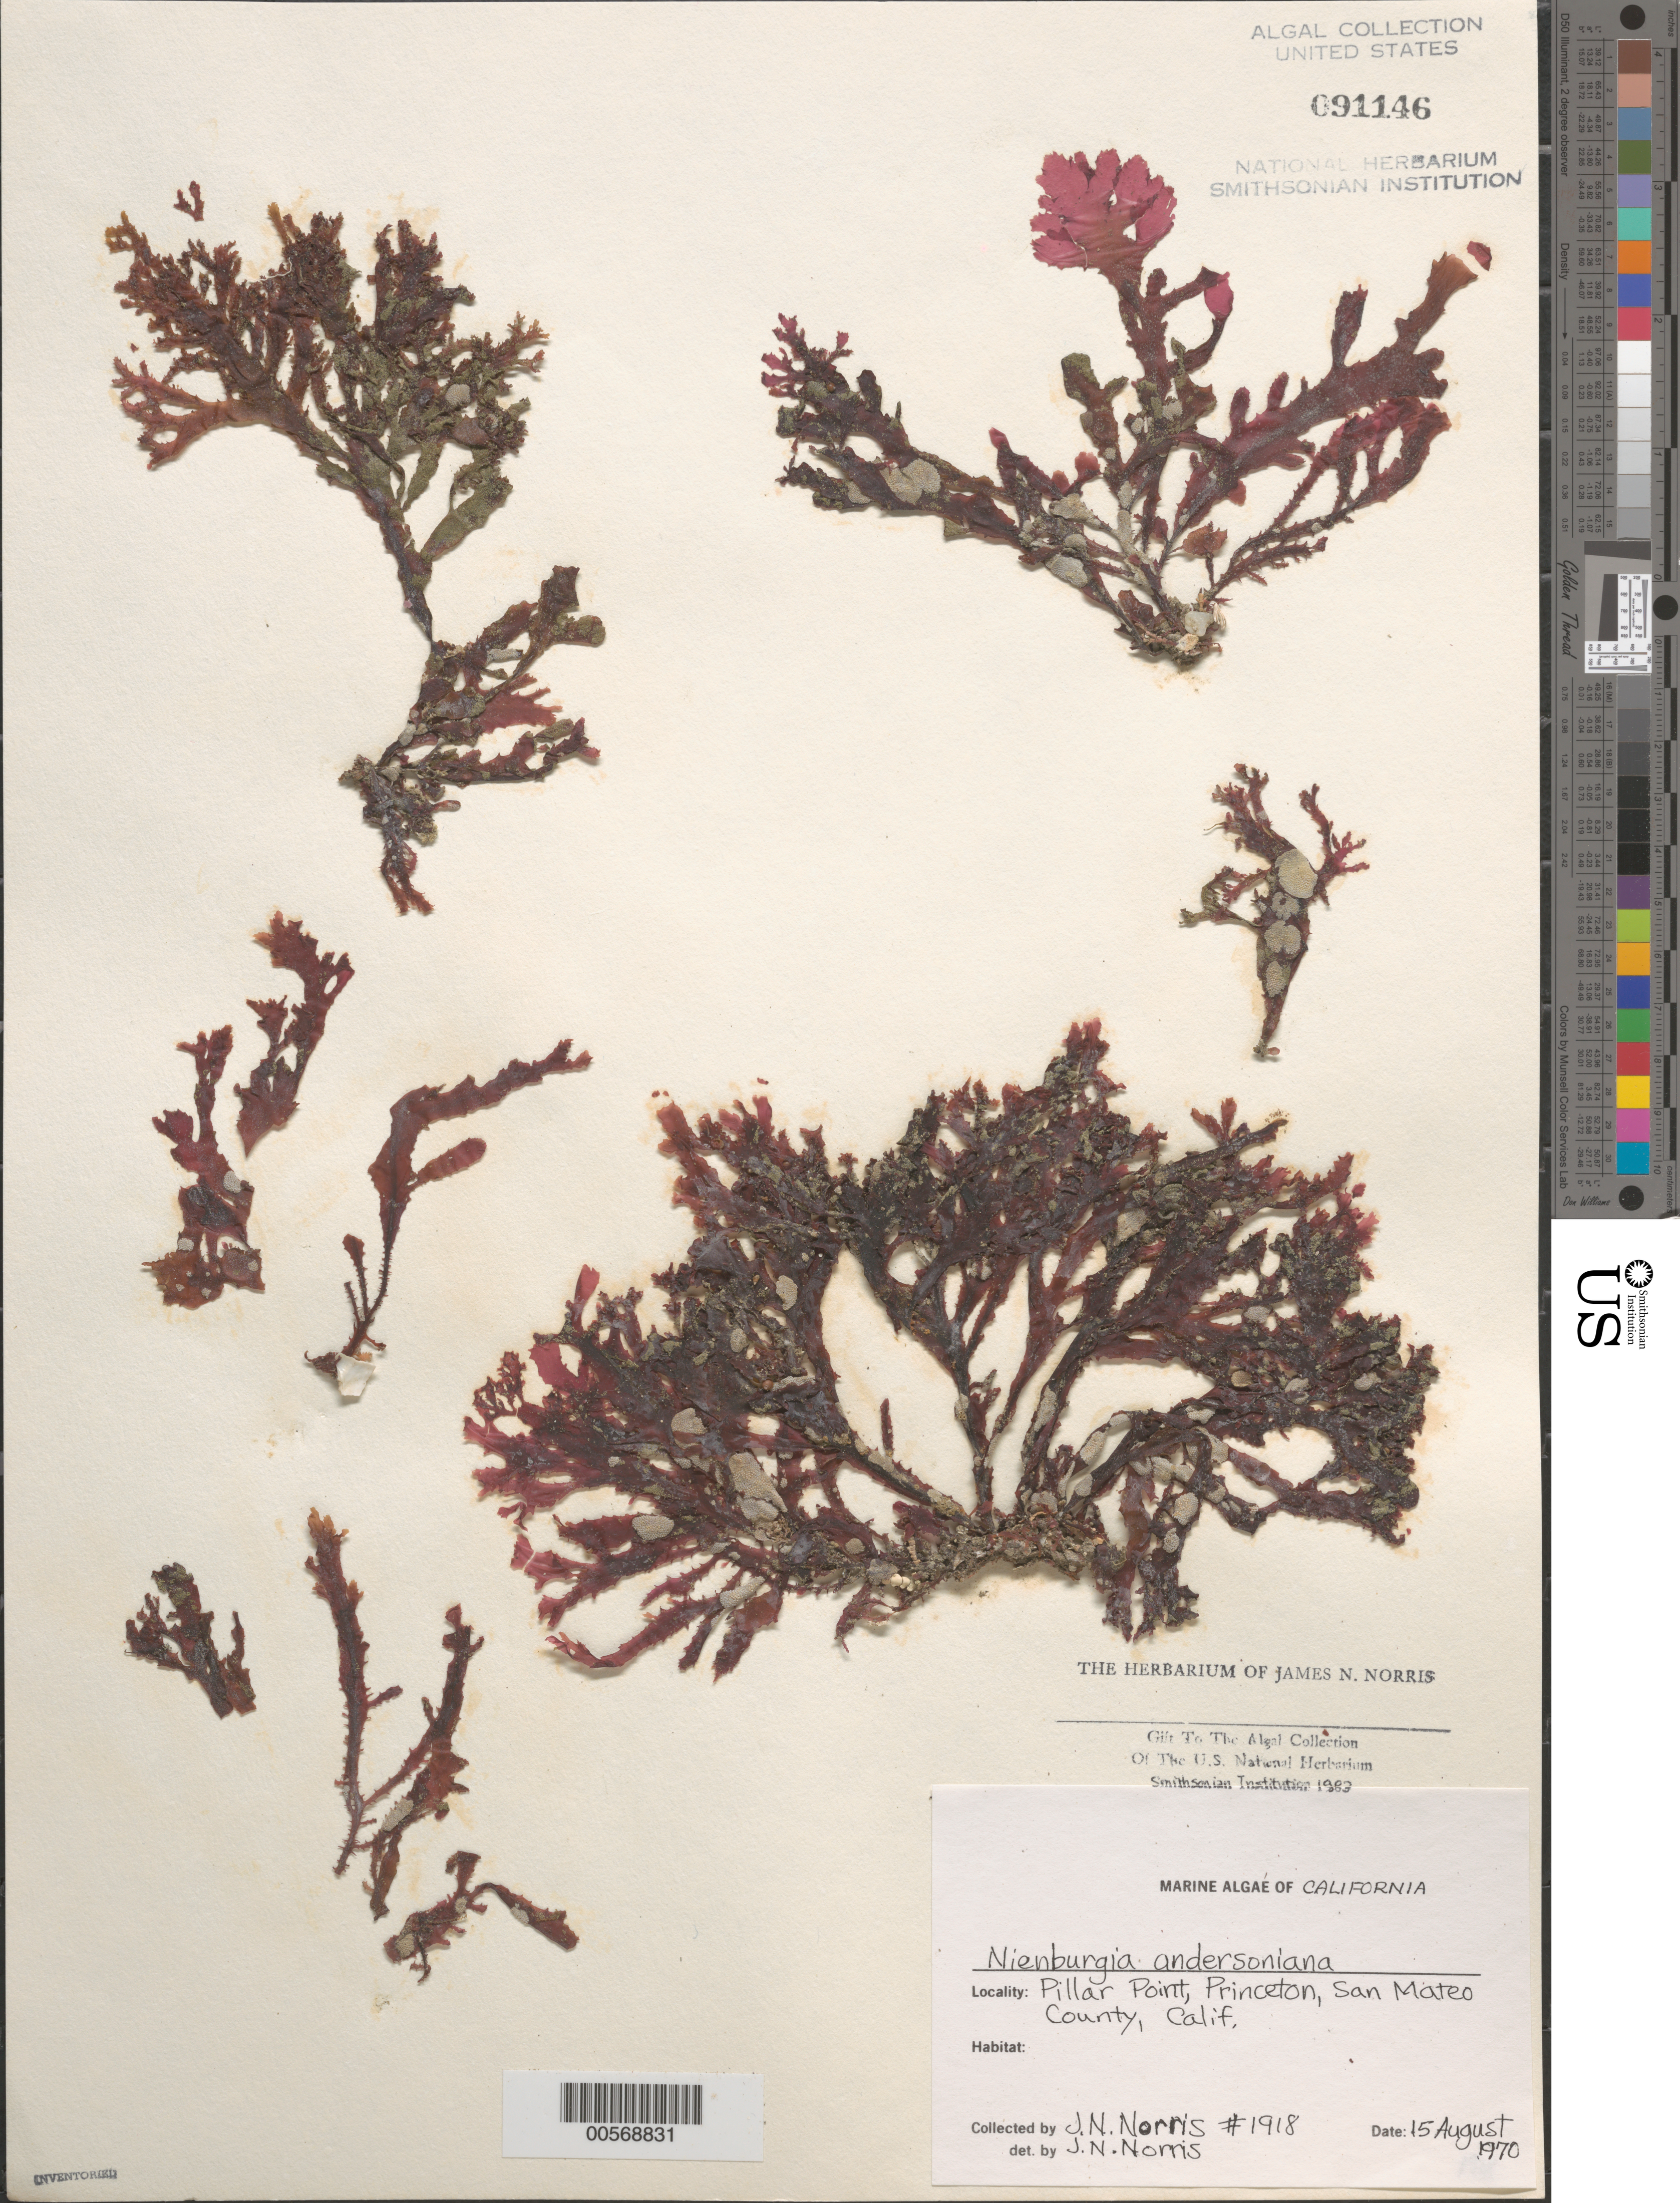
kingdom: Plantae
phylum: Rhodophyta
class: Florideophyceae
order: Ceramiales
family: Delesseriaceae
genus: Nienburgia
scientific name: Nienburgia andersoniana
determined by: Norris, James N.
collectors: J. N. Norris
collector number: JN-1918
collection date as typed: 15 Aug 1970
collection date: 1970-08-15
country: United States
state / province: California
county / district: San Mateo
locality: Pillar Point, Princeton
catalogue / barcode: US 91146